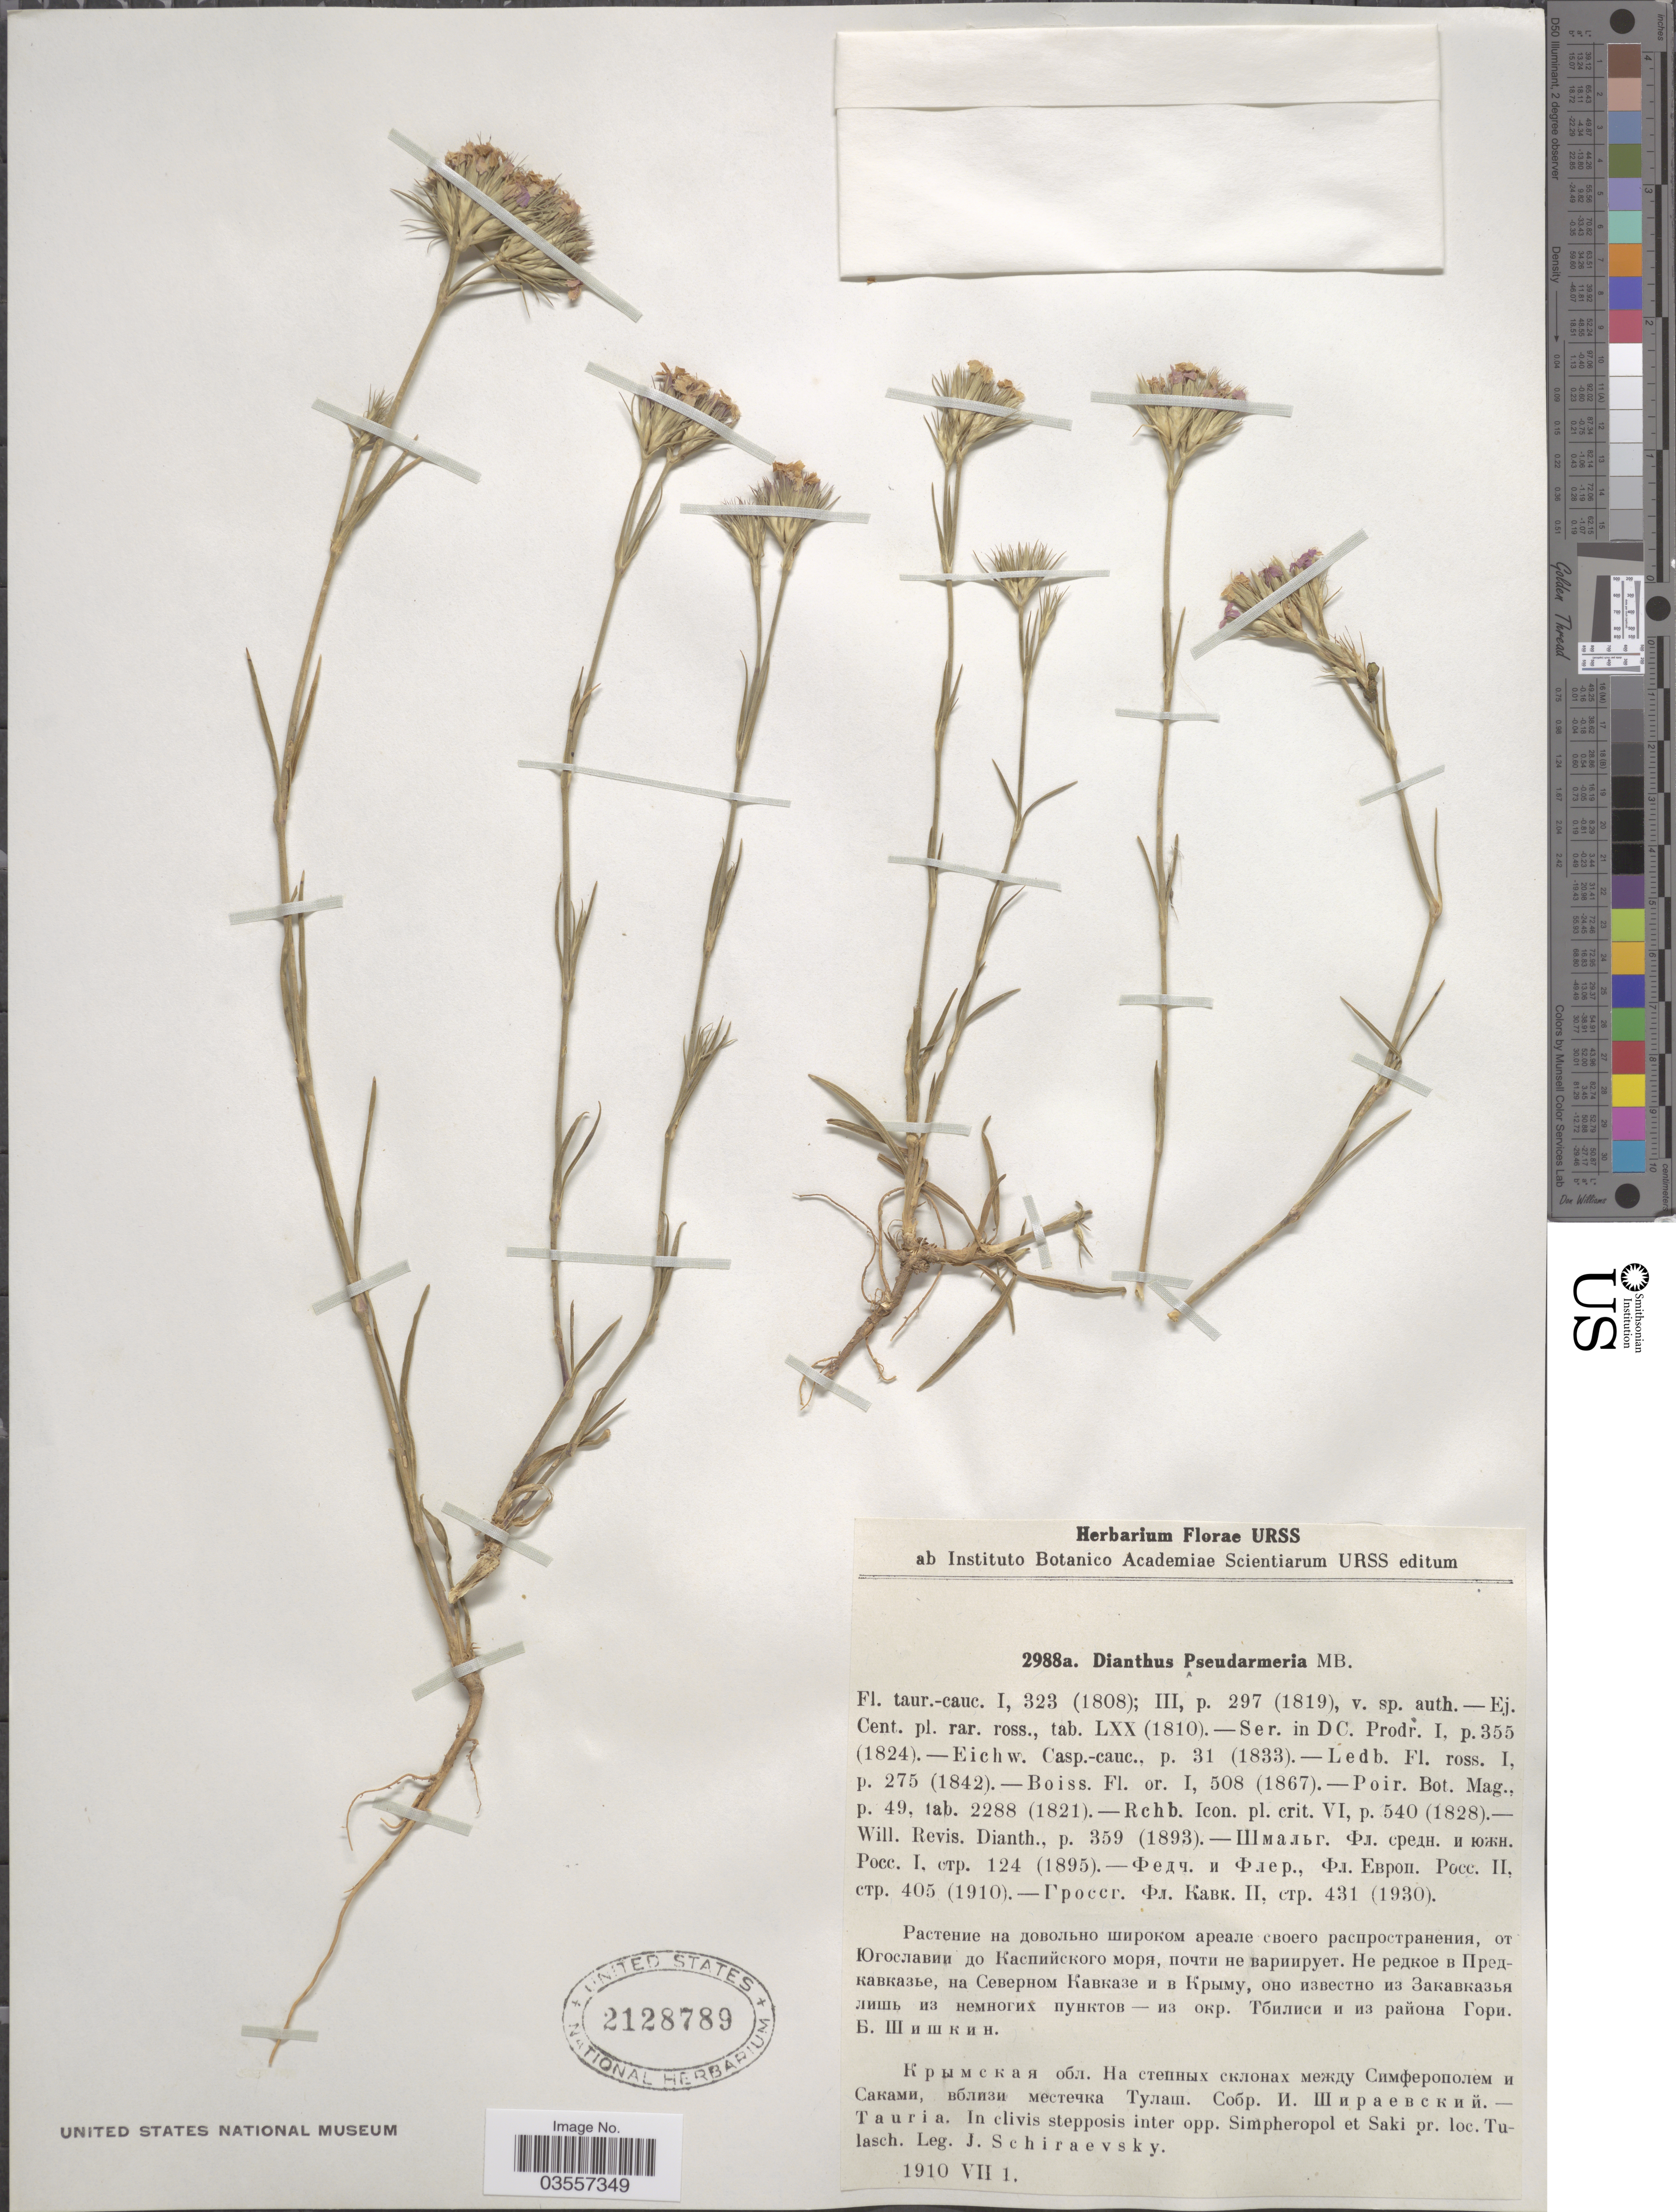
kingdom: Plantae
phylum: Tracheophyta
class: Magnoliopsida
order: Caryophyllales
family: Caryophyllaceae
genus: Dianthus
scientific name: Dianthus pseudarmeria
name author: M. Bieb.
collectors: J. Schiraevsky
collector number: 2988a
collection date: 1910-07-01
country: Ukraine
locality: Tauria. In clivis stepposis inter opp. Simpheropol et Saki pr. loc. Tulasch.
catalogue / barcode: US 2128789